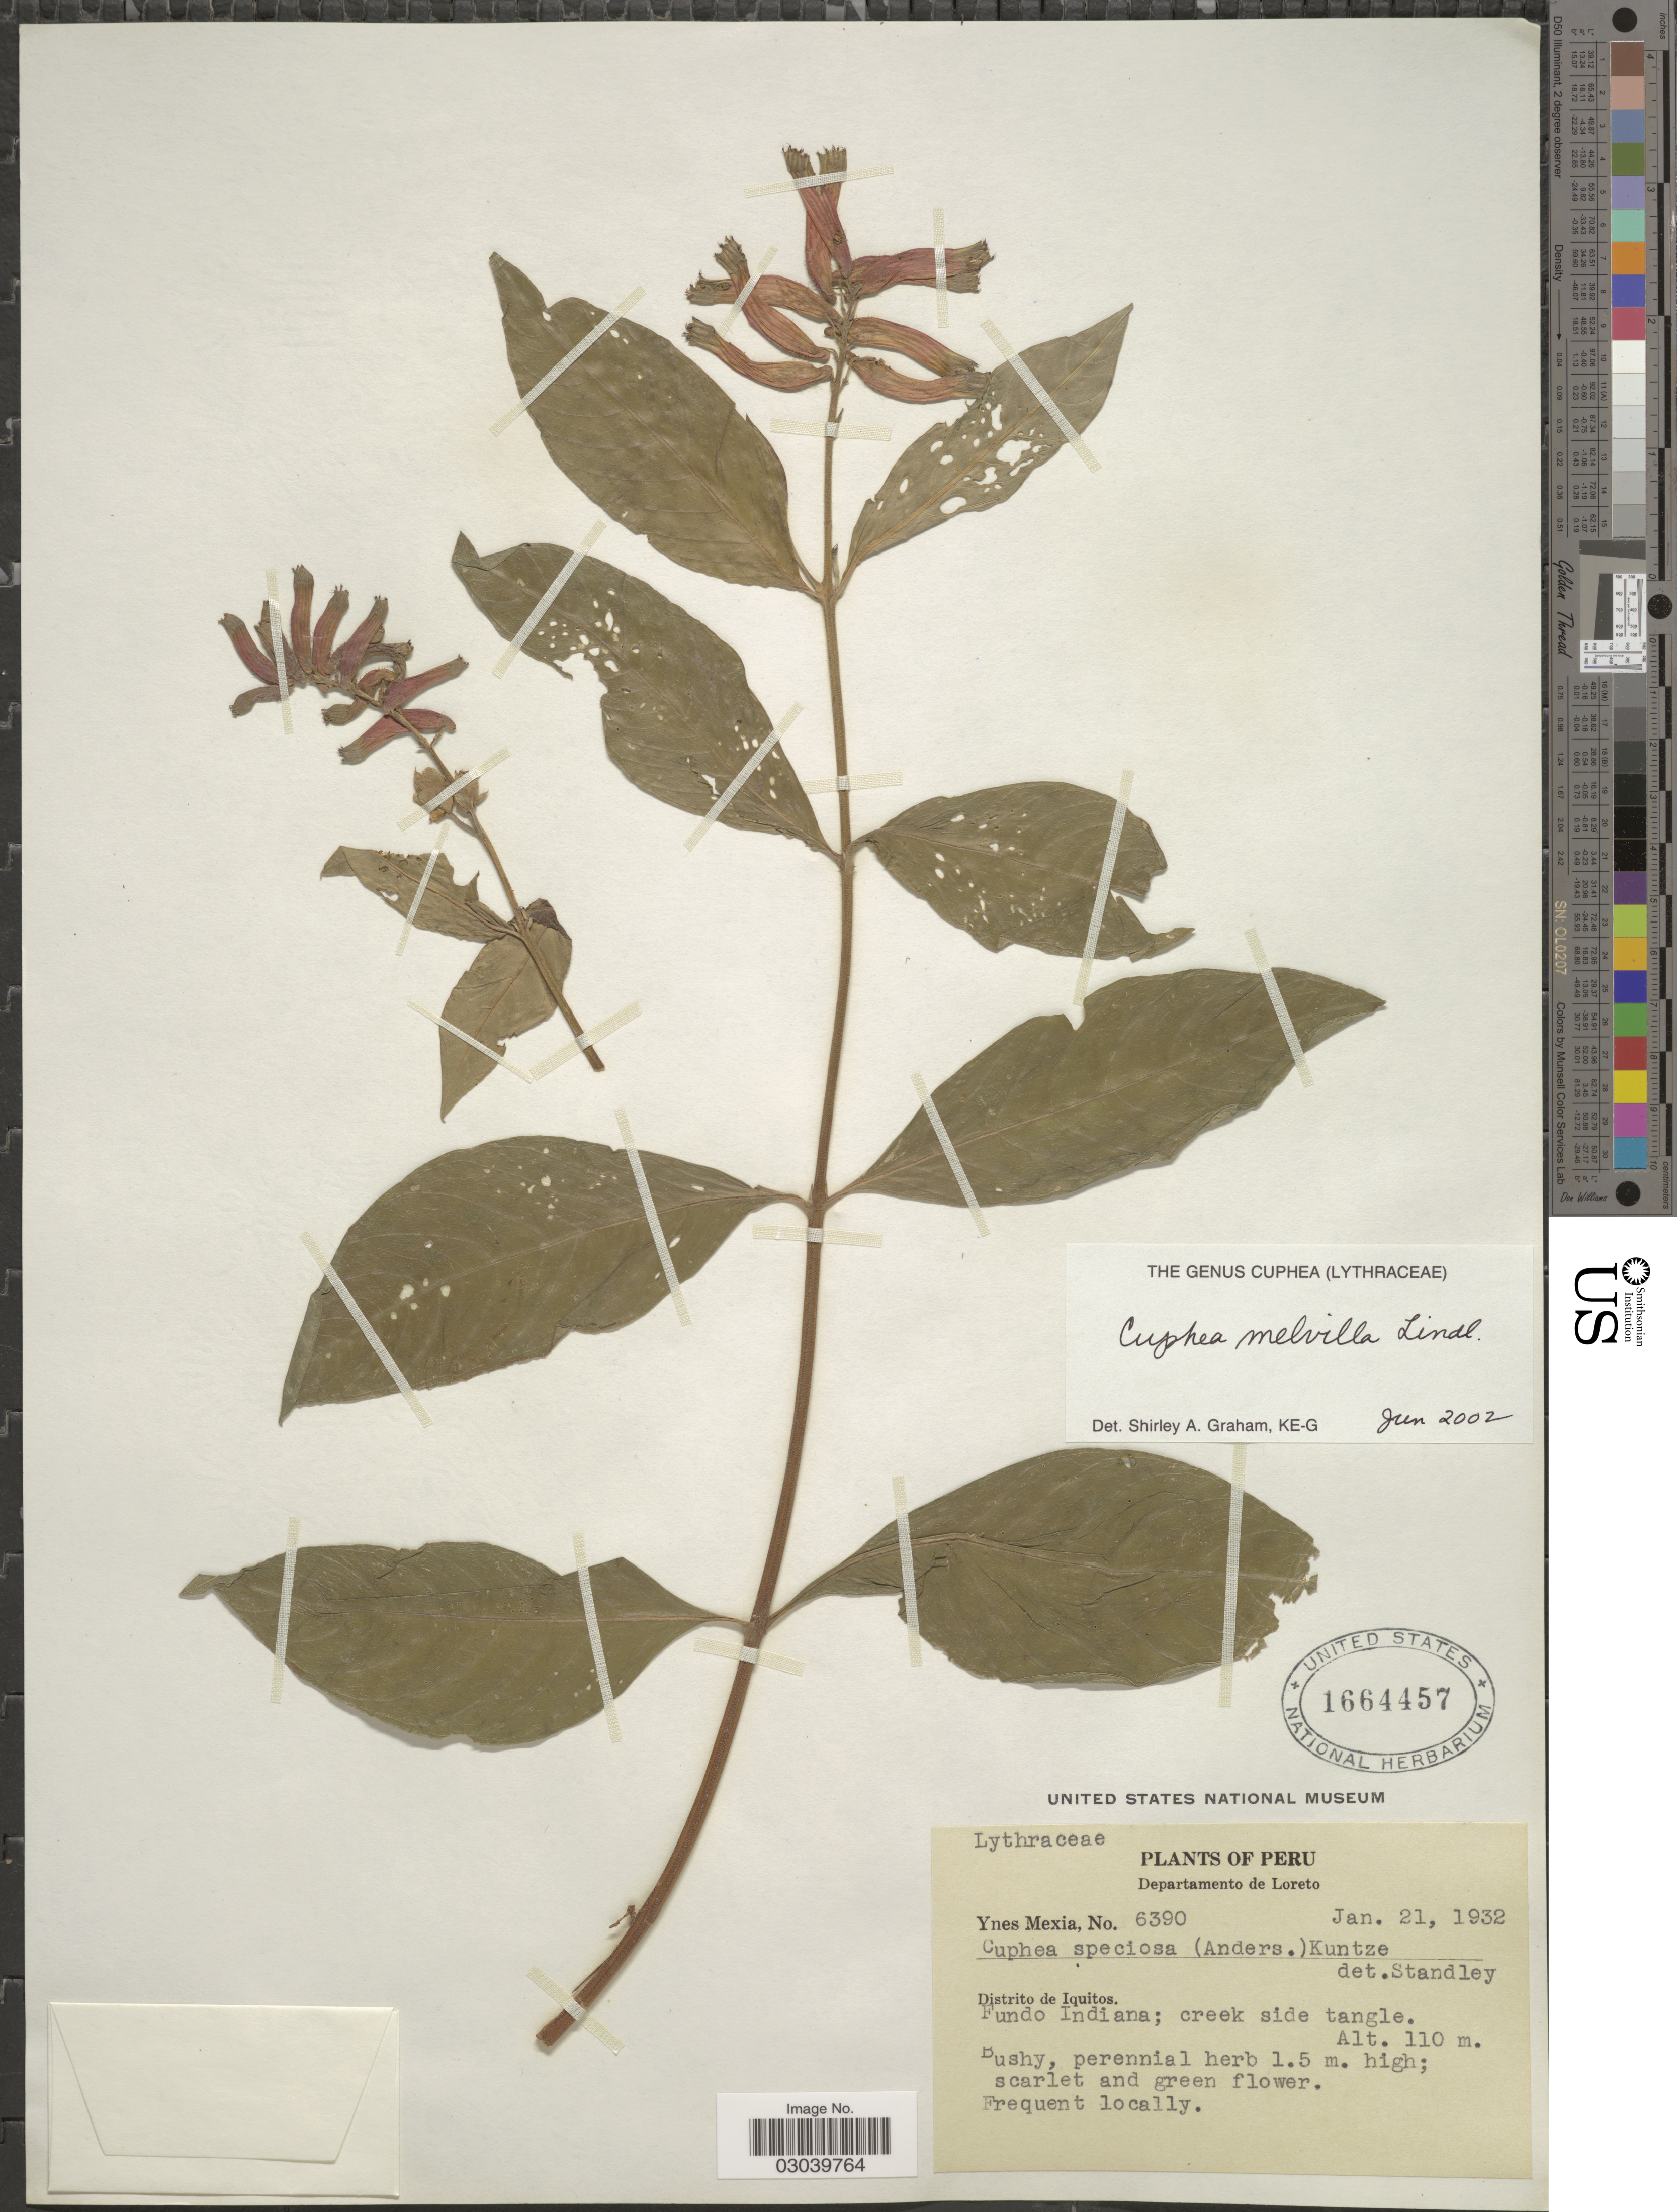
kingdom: Plantae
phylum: Tracheophyta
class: Magnoliopsida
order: Myrtales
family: Lythraceae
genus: Cuphea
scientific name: Cuphea melvilla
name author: Lindl.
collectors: Y. Mexia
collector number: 6390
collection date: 1932-01-21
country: Peru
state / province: Loreto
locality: Departamento de Loreto. Distrito de Iquitos. Fundo Indiana; creek side tangle.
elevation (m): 110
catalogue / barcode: US 1664457